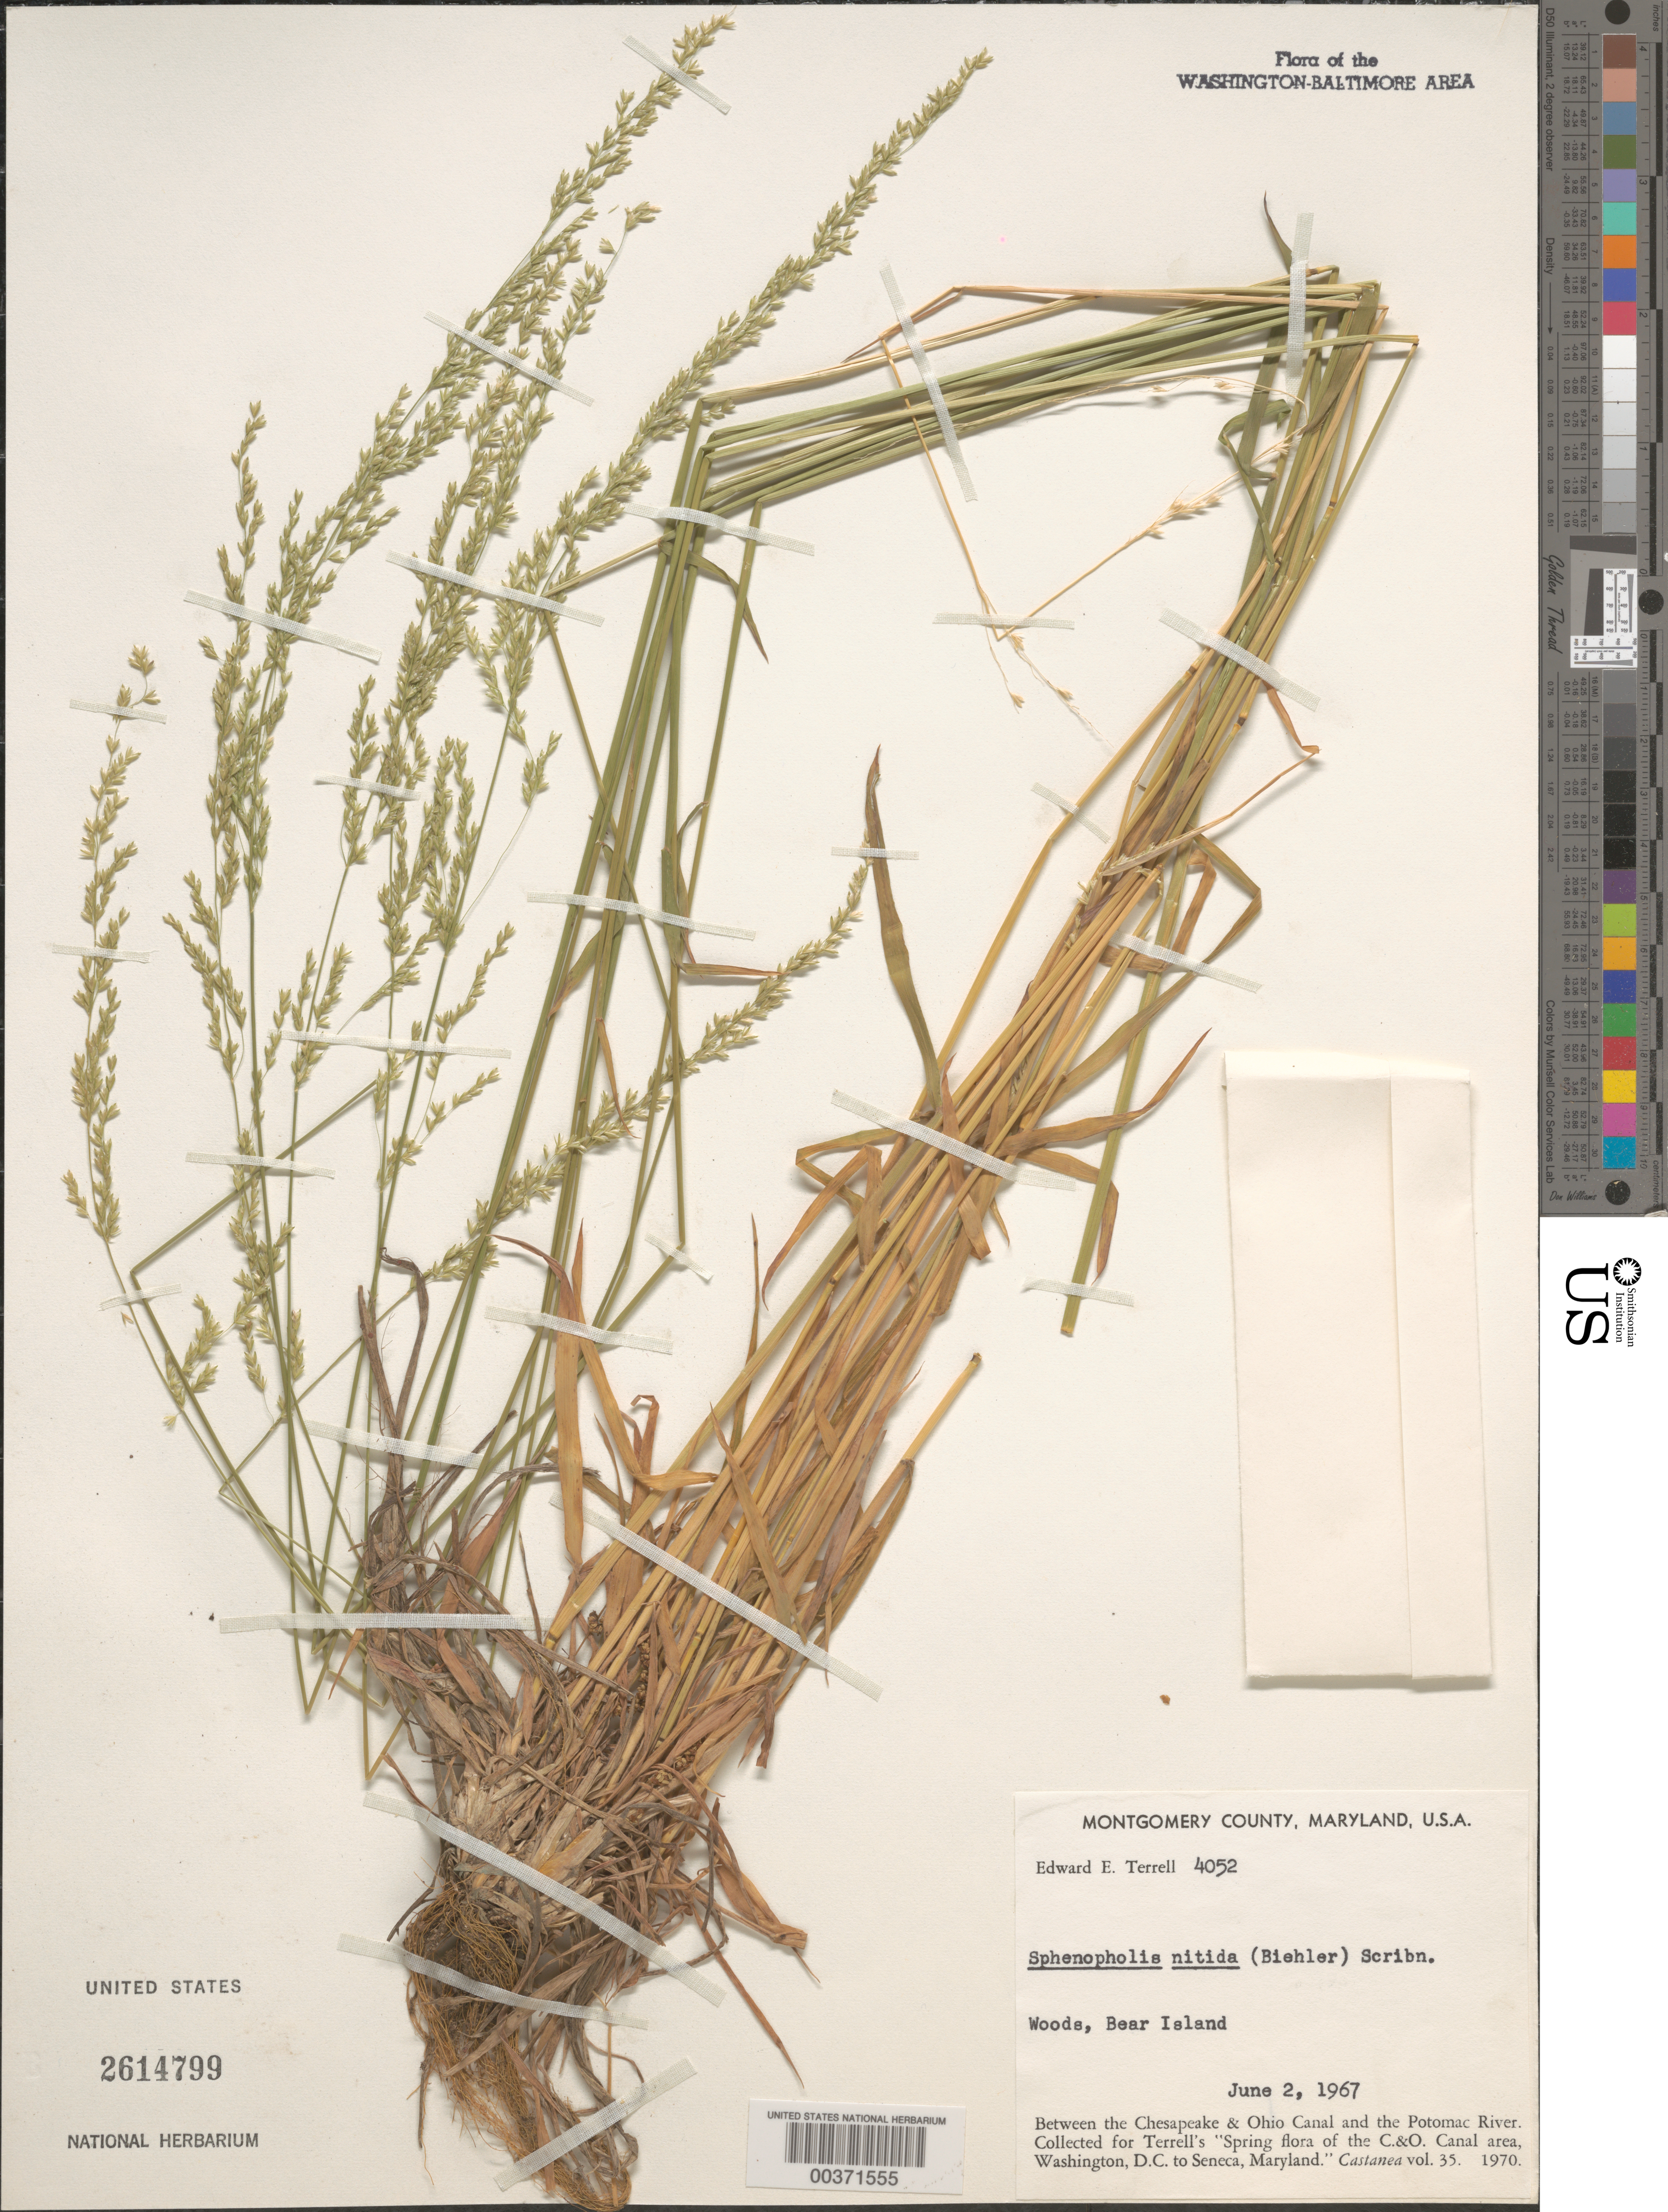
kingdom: Plantae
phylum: Tracheophyta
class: Liliopsida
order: Poales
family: Poaceae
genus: Sphenopholis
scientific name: Sphenopholis nitida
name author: (Biehler) Scribn.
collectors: E. E. Terrell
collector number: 4052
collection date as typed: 02 Jun 1967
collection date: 1967-06-02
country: United States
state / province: Maryland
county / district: Montgomery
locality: Bear Island C. & O. Canal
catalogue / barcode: US 2614799